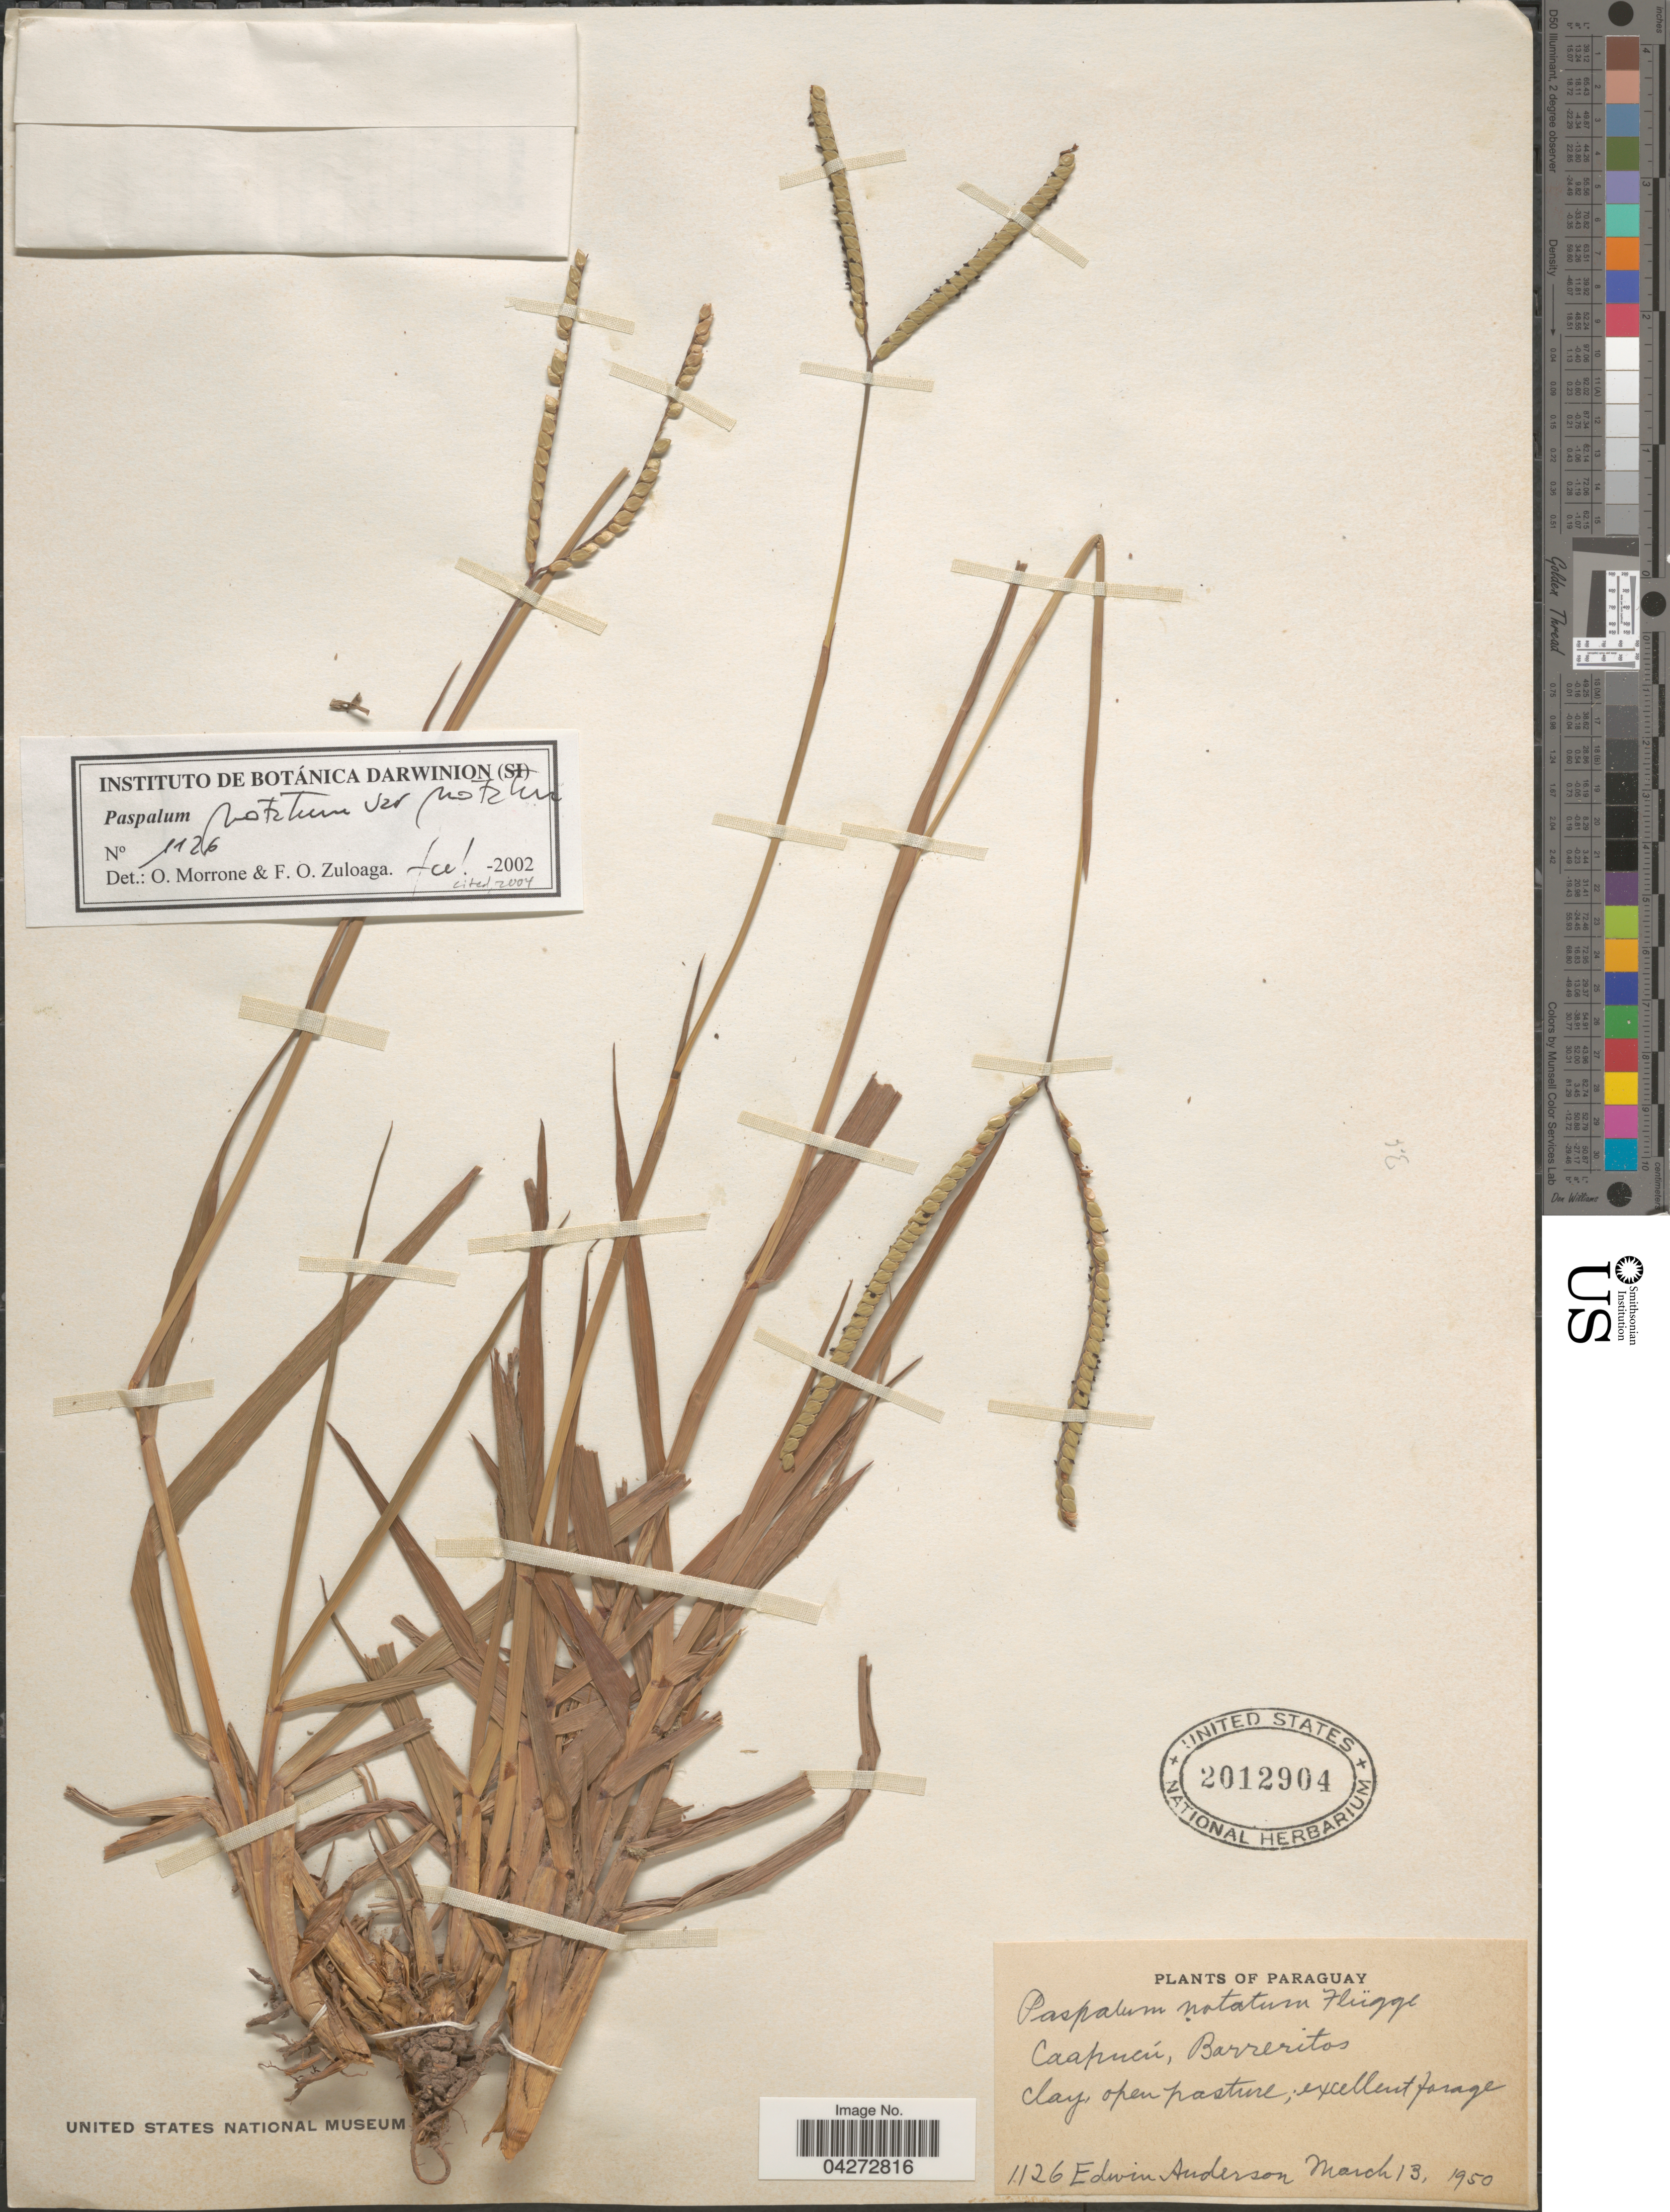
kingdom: Plantae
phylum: Tracheophyta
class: Liliopsida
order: Poales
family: Poaceae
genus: Paspalum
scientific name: Paspalum notatum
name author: Flüggé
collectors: E. Anderson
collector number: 1126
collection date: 1950-03-13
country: Paraguay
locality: Caapucú, Barreritos.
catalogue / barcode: US 2012904